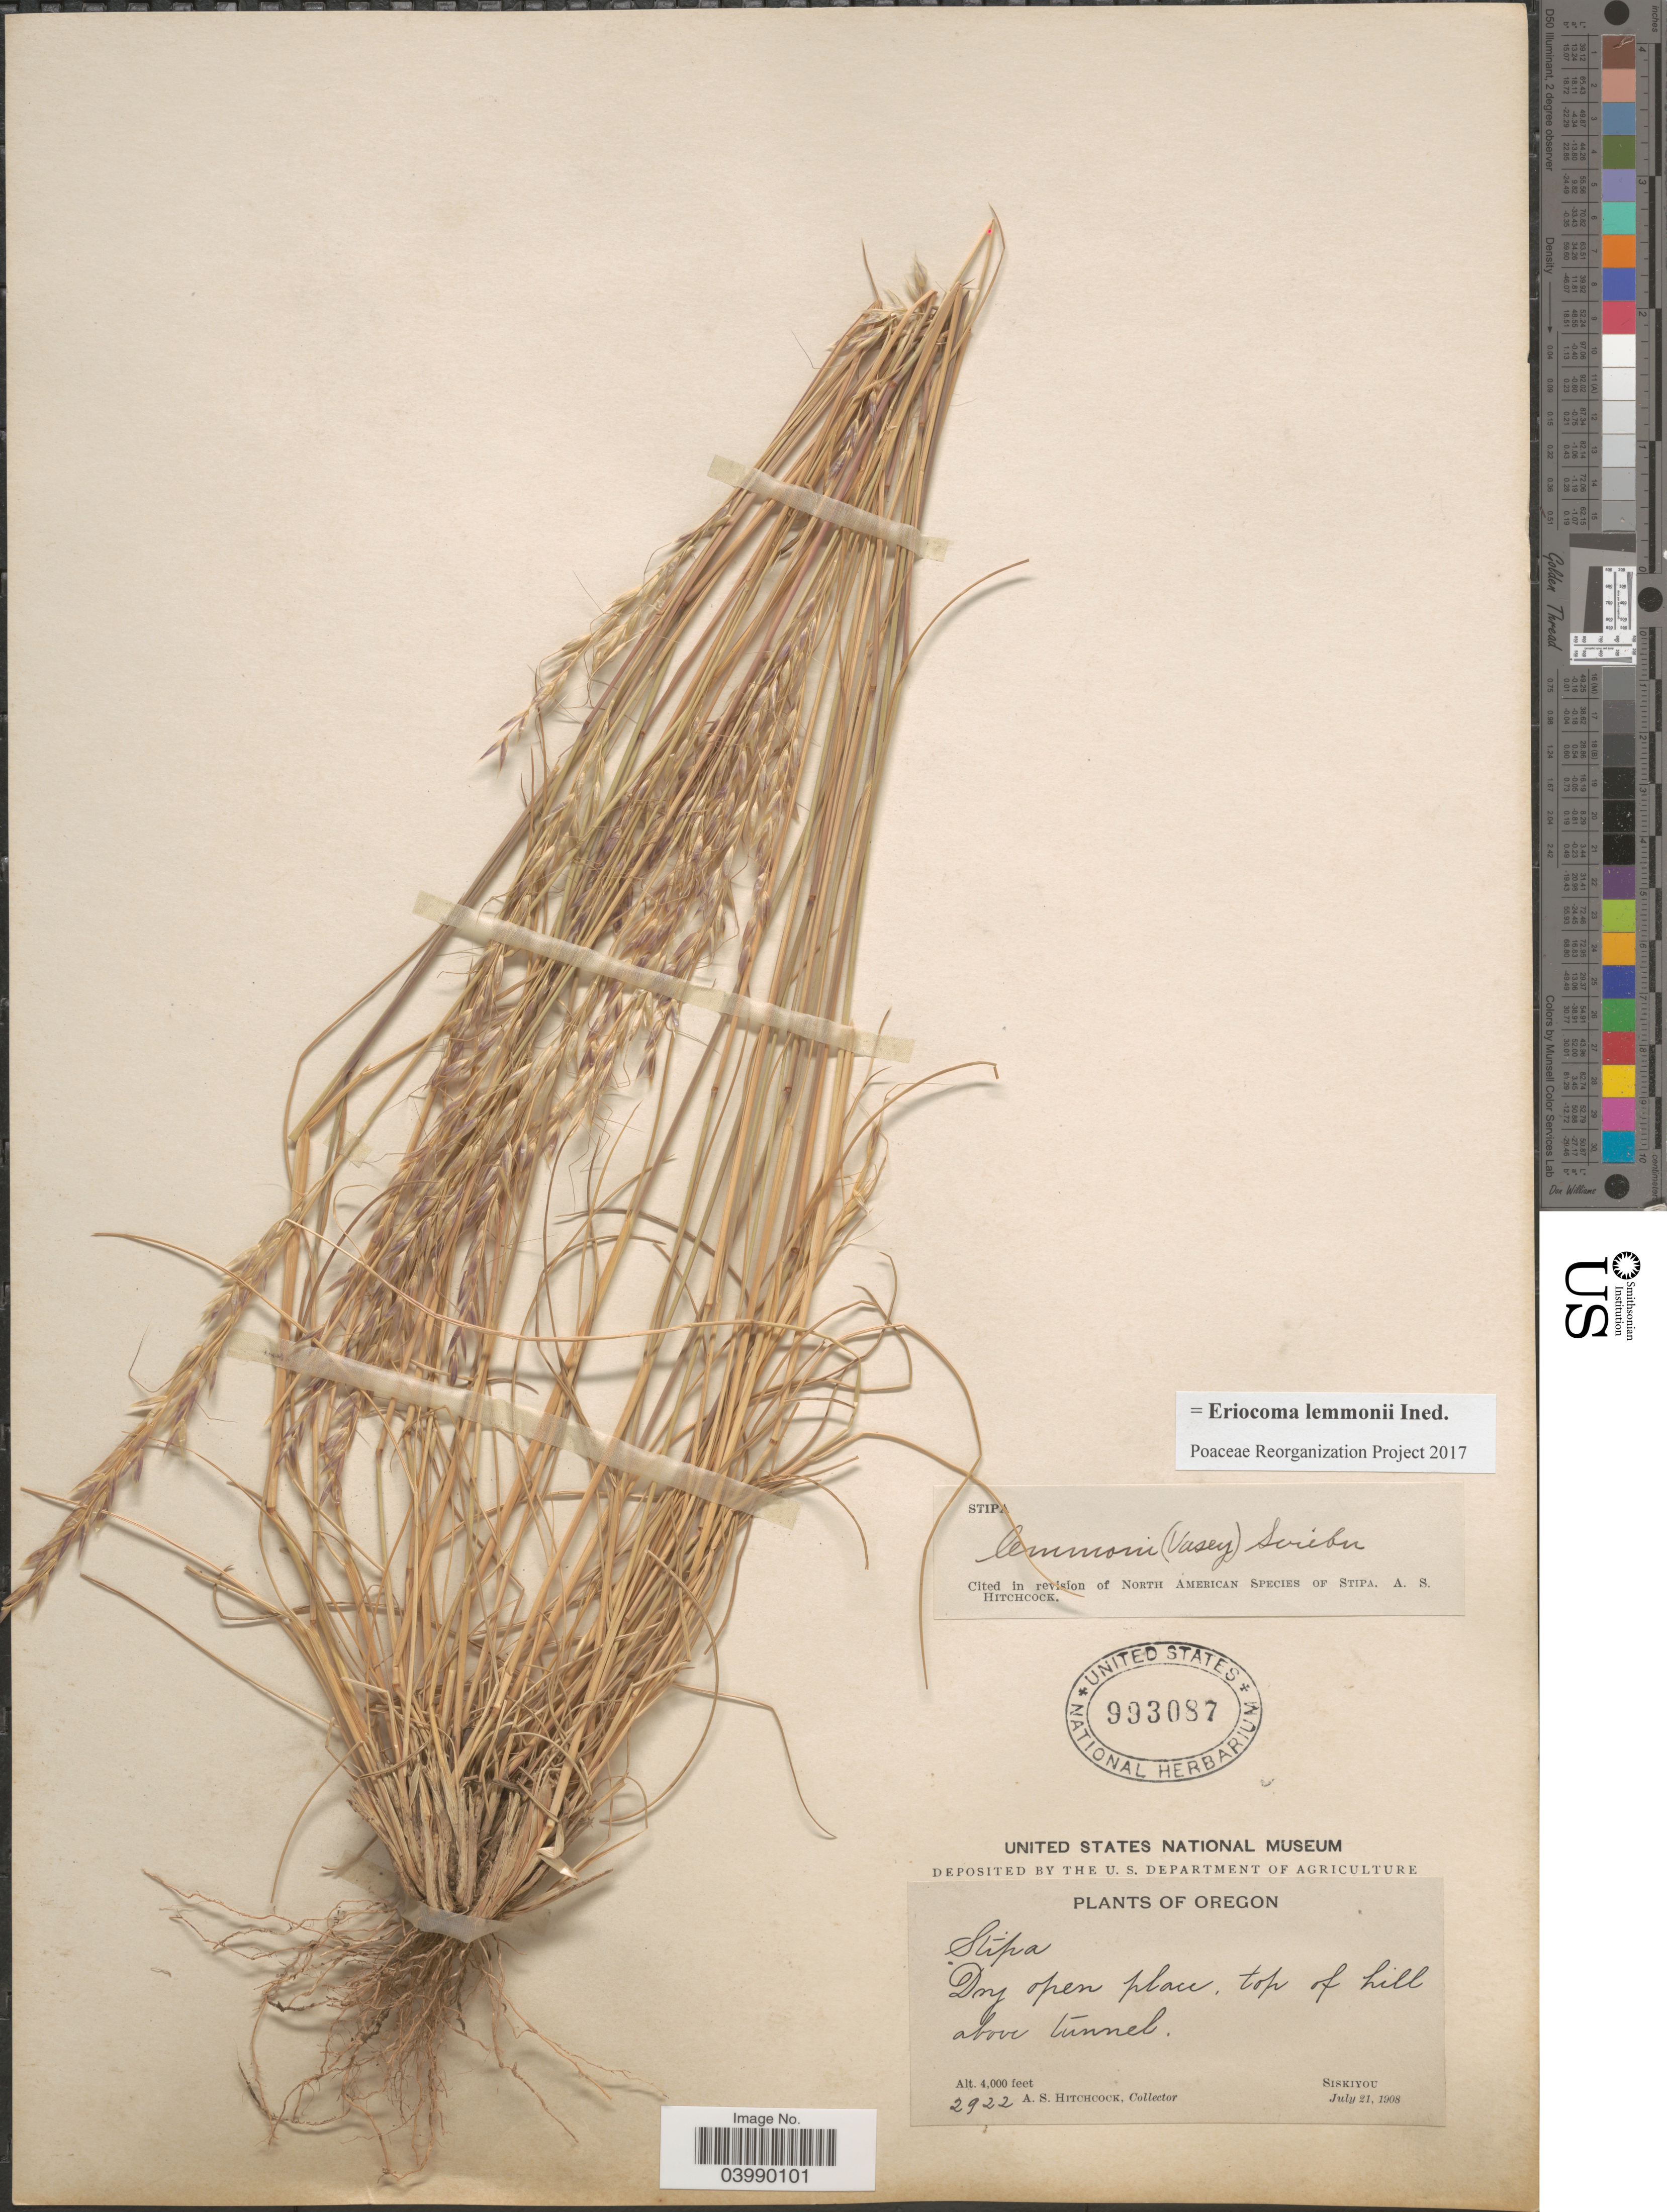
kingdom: Plantae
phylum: Tracheophyta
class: Liliopsida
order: Poales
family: Poaceae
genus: Eriocoma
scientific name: Eriocoma lemmonii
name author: (Vasey) Romasch.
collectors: A. S. Hitchcock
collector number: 2922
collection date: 1908-07-21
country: United States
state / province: Oregon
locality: Top of hill above tunnel. Siskiyou.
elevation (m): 1219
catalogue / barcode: US 993087